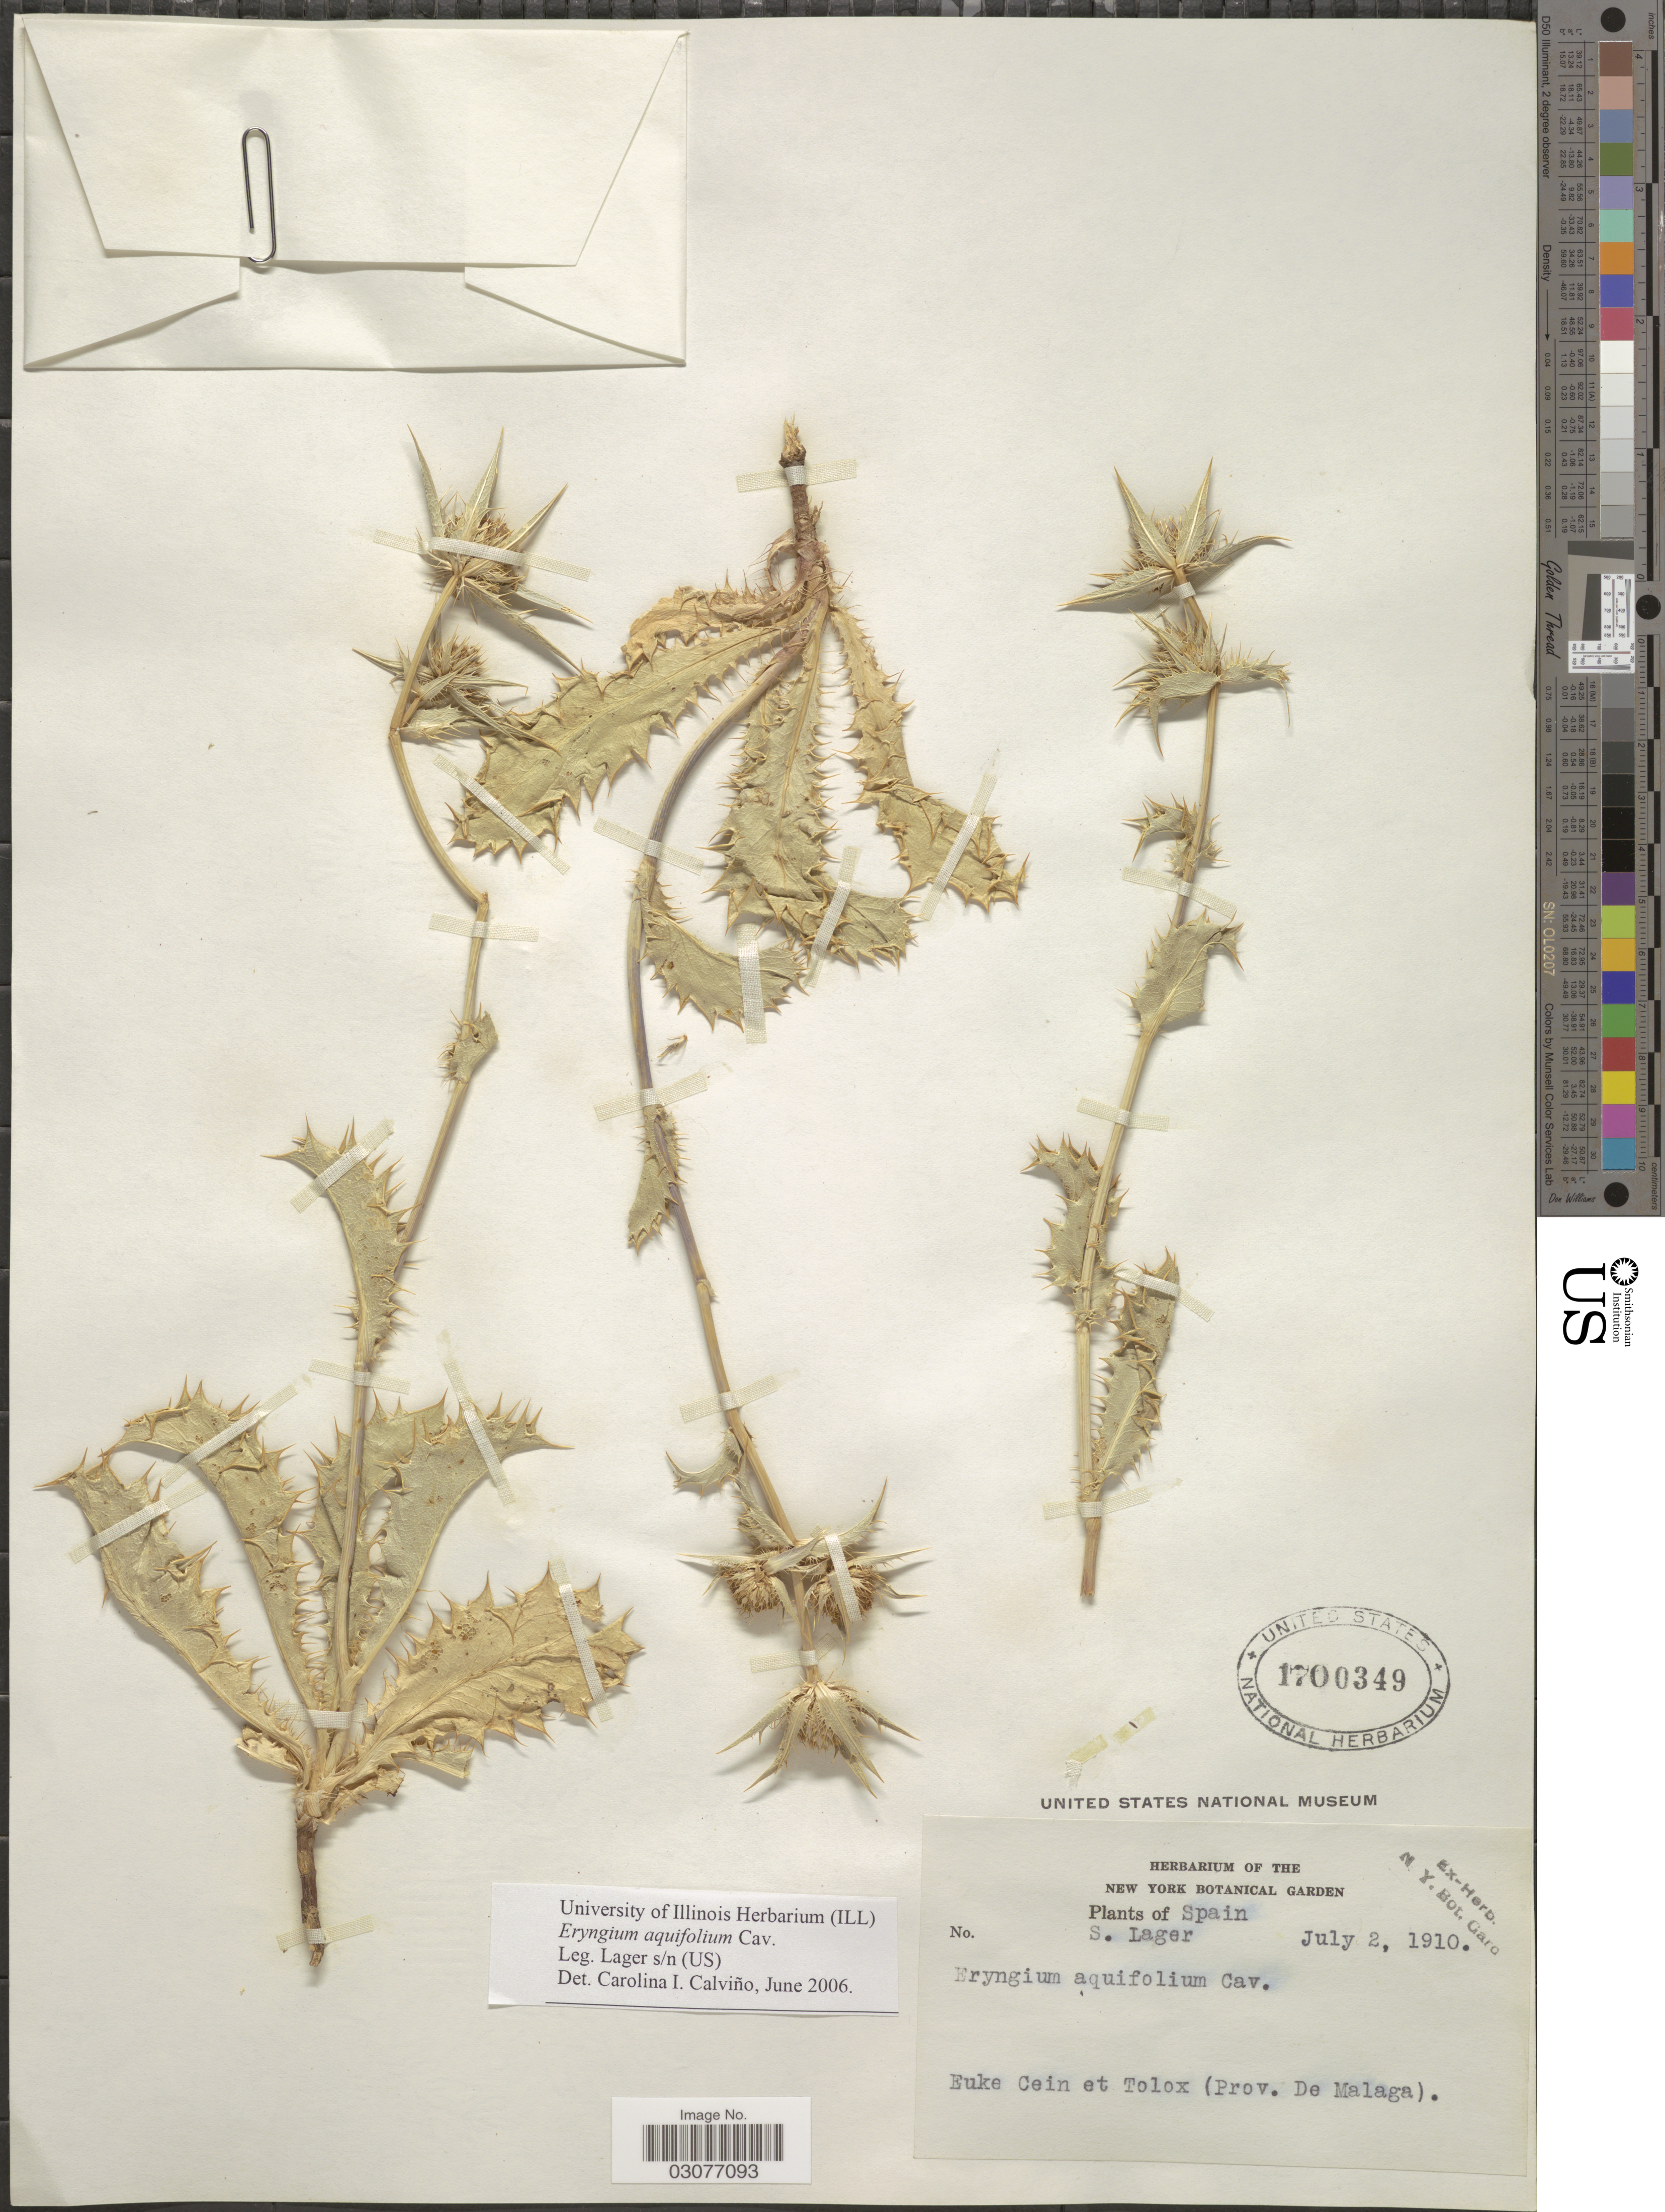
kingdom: Plantae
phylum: Tracheophyta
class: Magnoliopsida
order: Apiales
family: Apiaceae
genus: Eryngium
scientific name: Eryngium aquifolium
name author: Cav.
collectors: S. Lager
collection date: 1910-07-02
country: Spain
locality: Euke Cein et Tolox (Prov. De Malaga).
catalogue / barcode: US 1700349